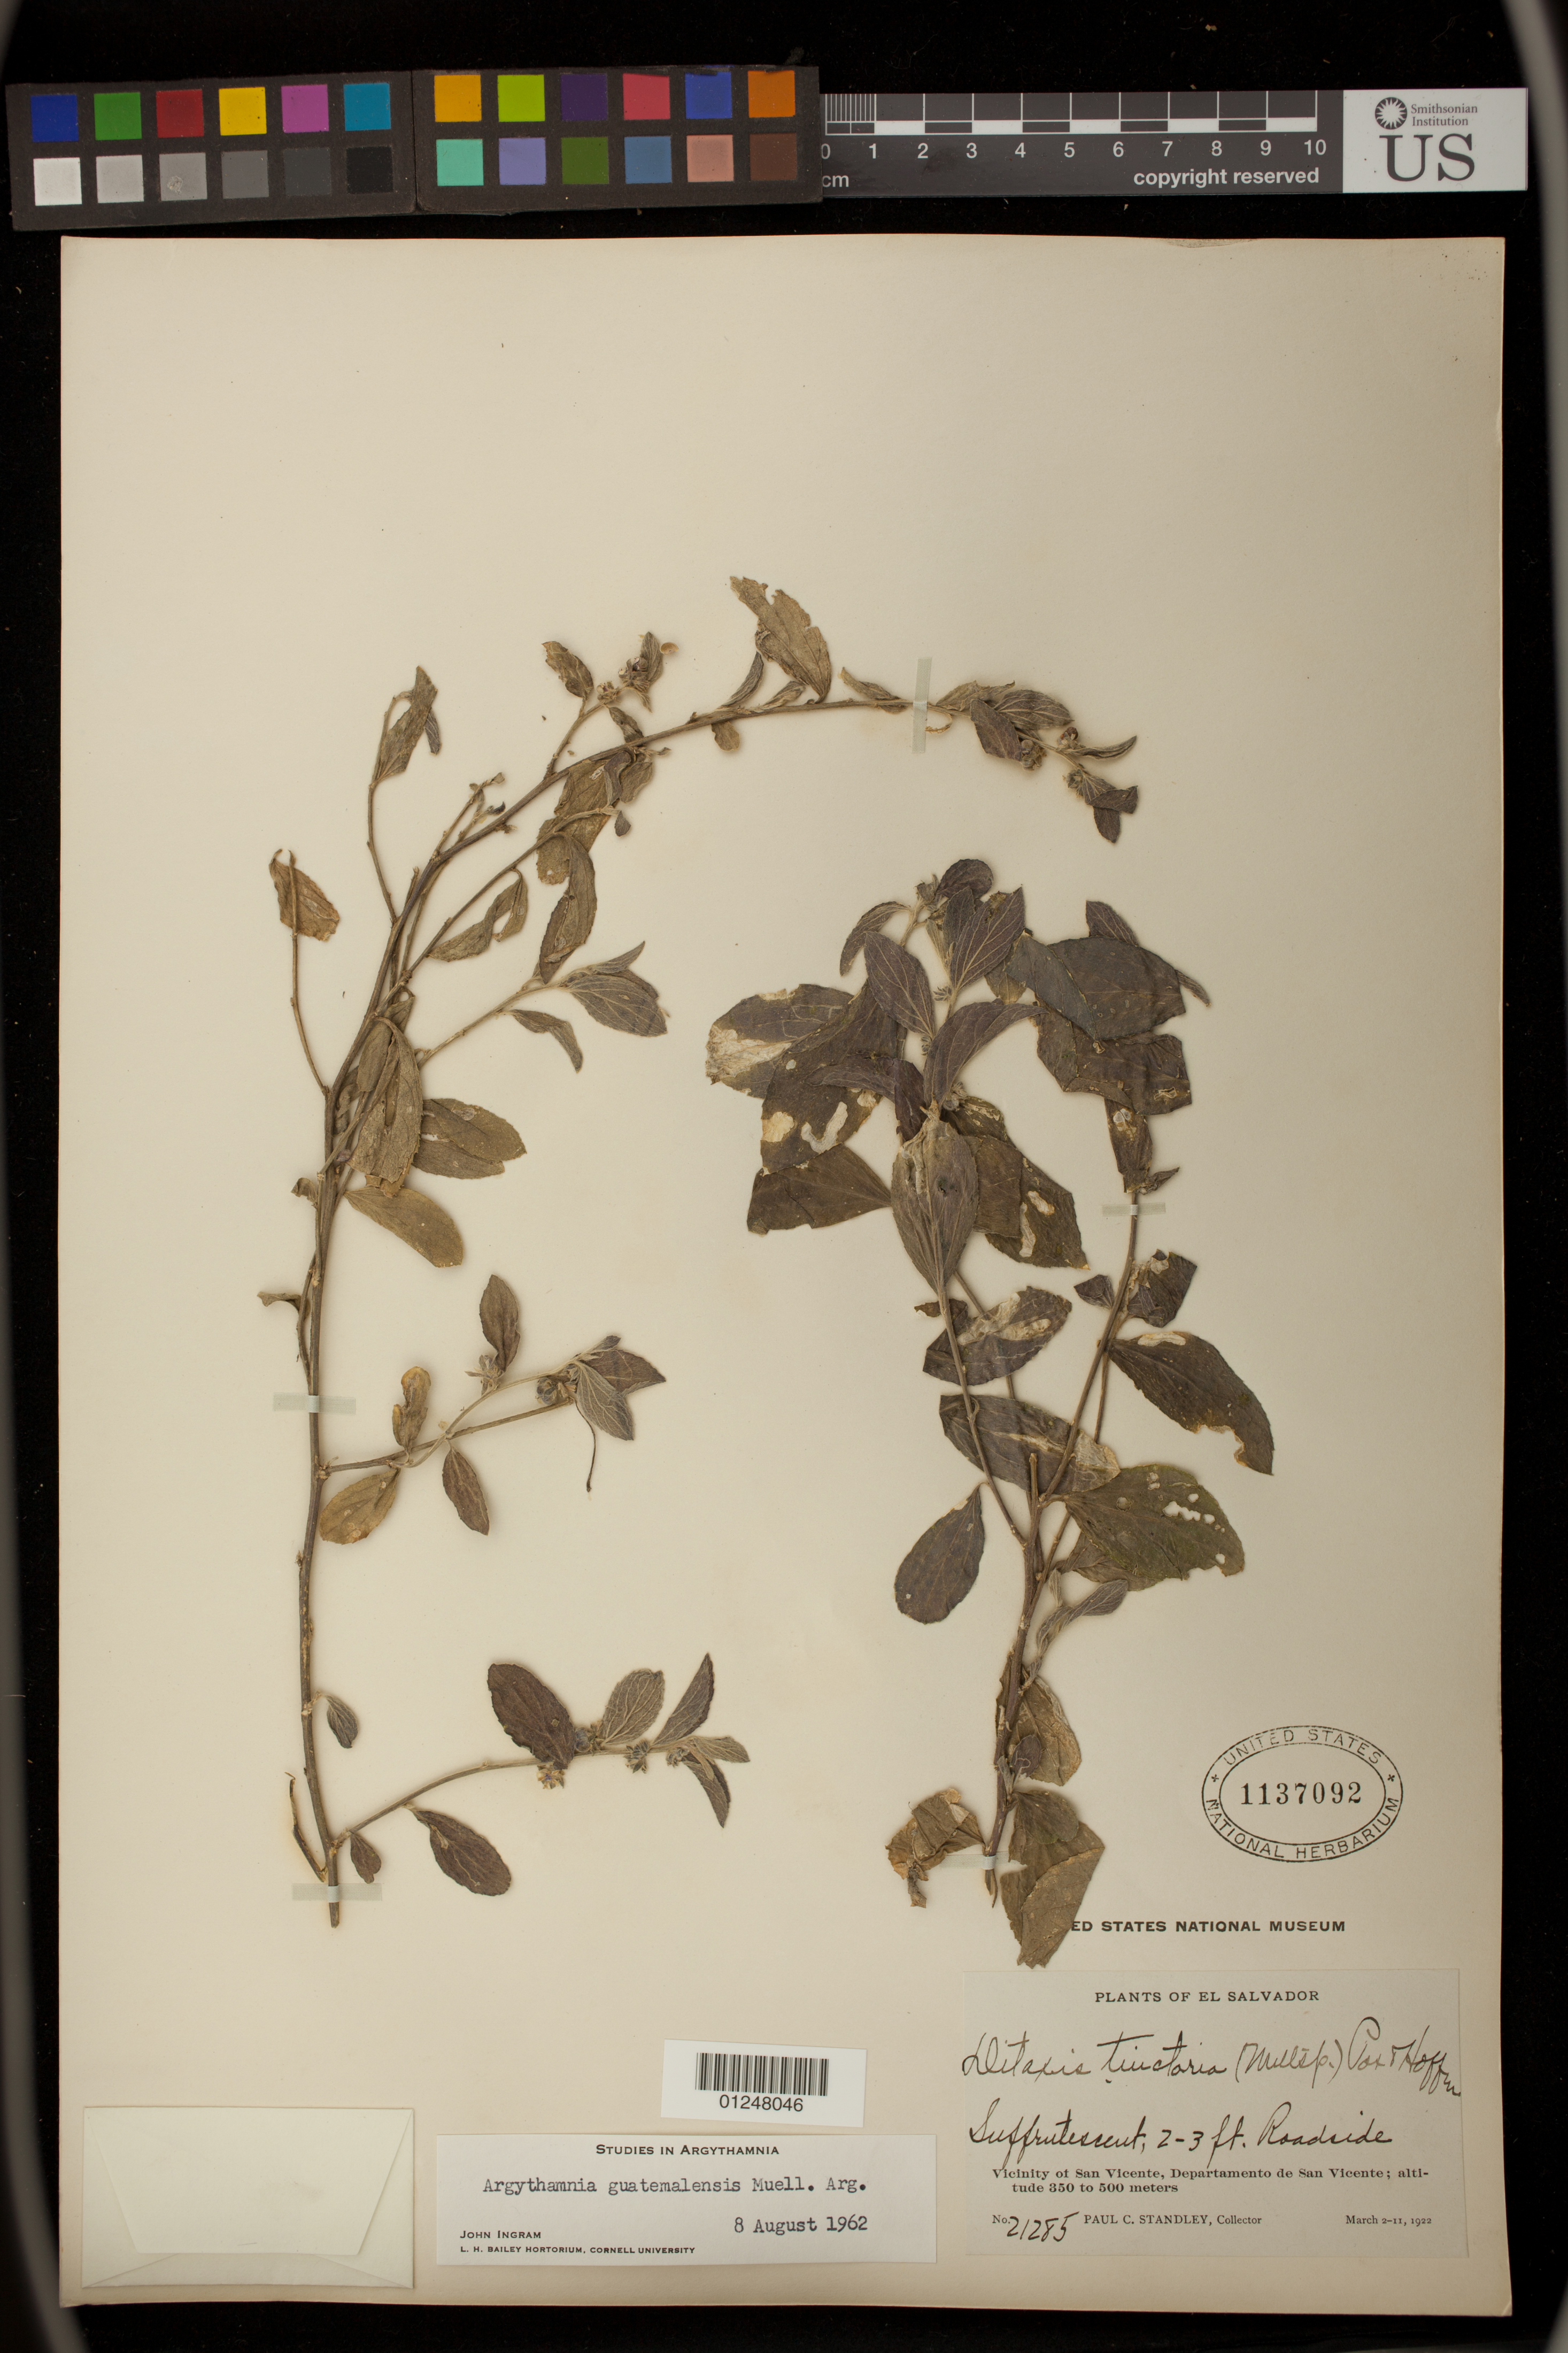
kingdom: Plantae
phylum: Tracheophyta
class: Magnoliopsida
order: Malpighiales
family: Euphorbiaceae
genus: Ditaxis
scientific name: Ditaxis guatemalensis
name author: (Müll. Arg.) Pax & K. Hoffm.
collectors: P. C. Standley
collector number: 21285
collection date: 1922-03-02/1922-03-11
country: El Salvador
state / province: San Vincente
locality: Vicinity of San Vicente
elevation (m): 350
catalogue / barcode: US 1137092